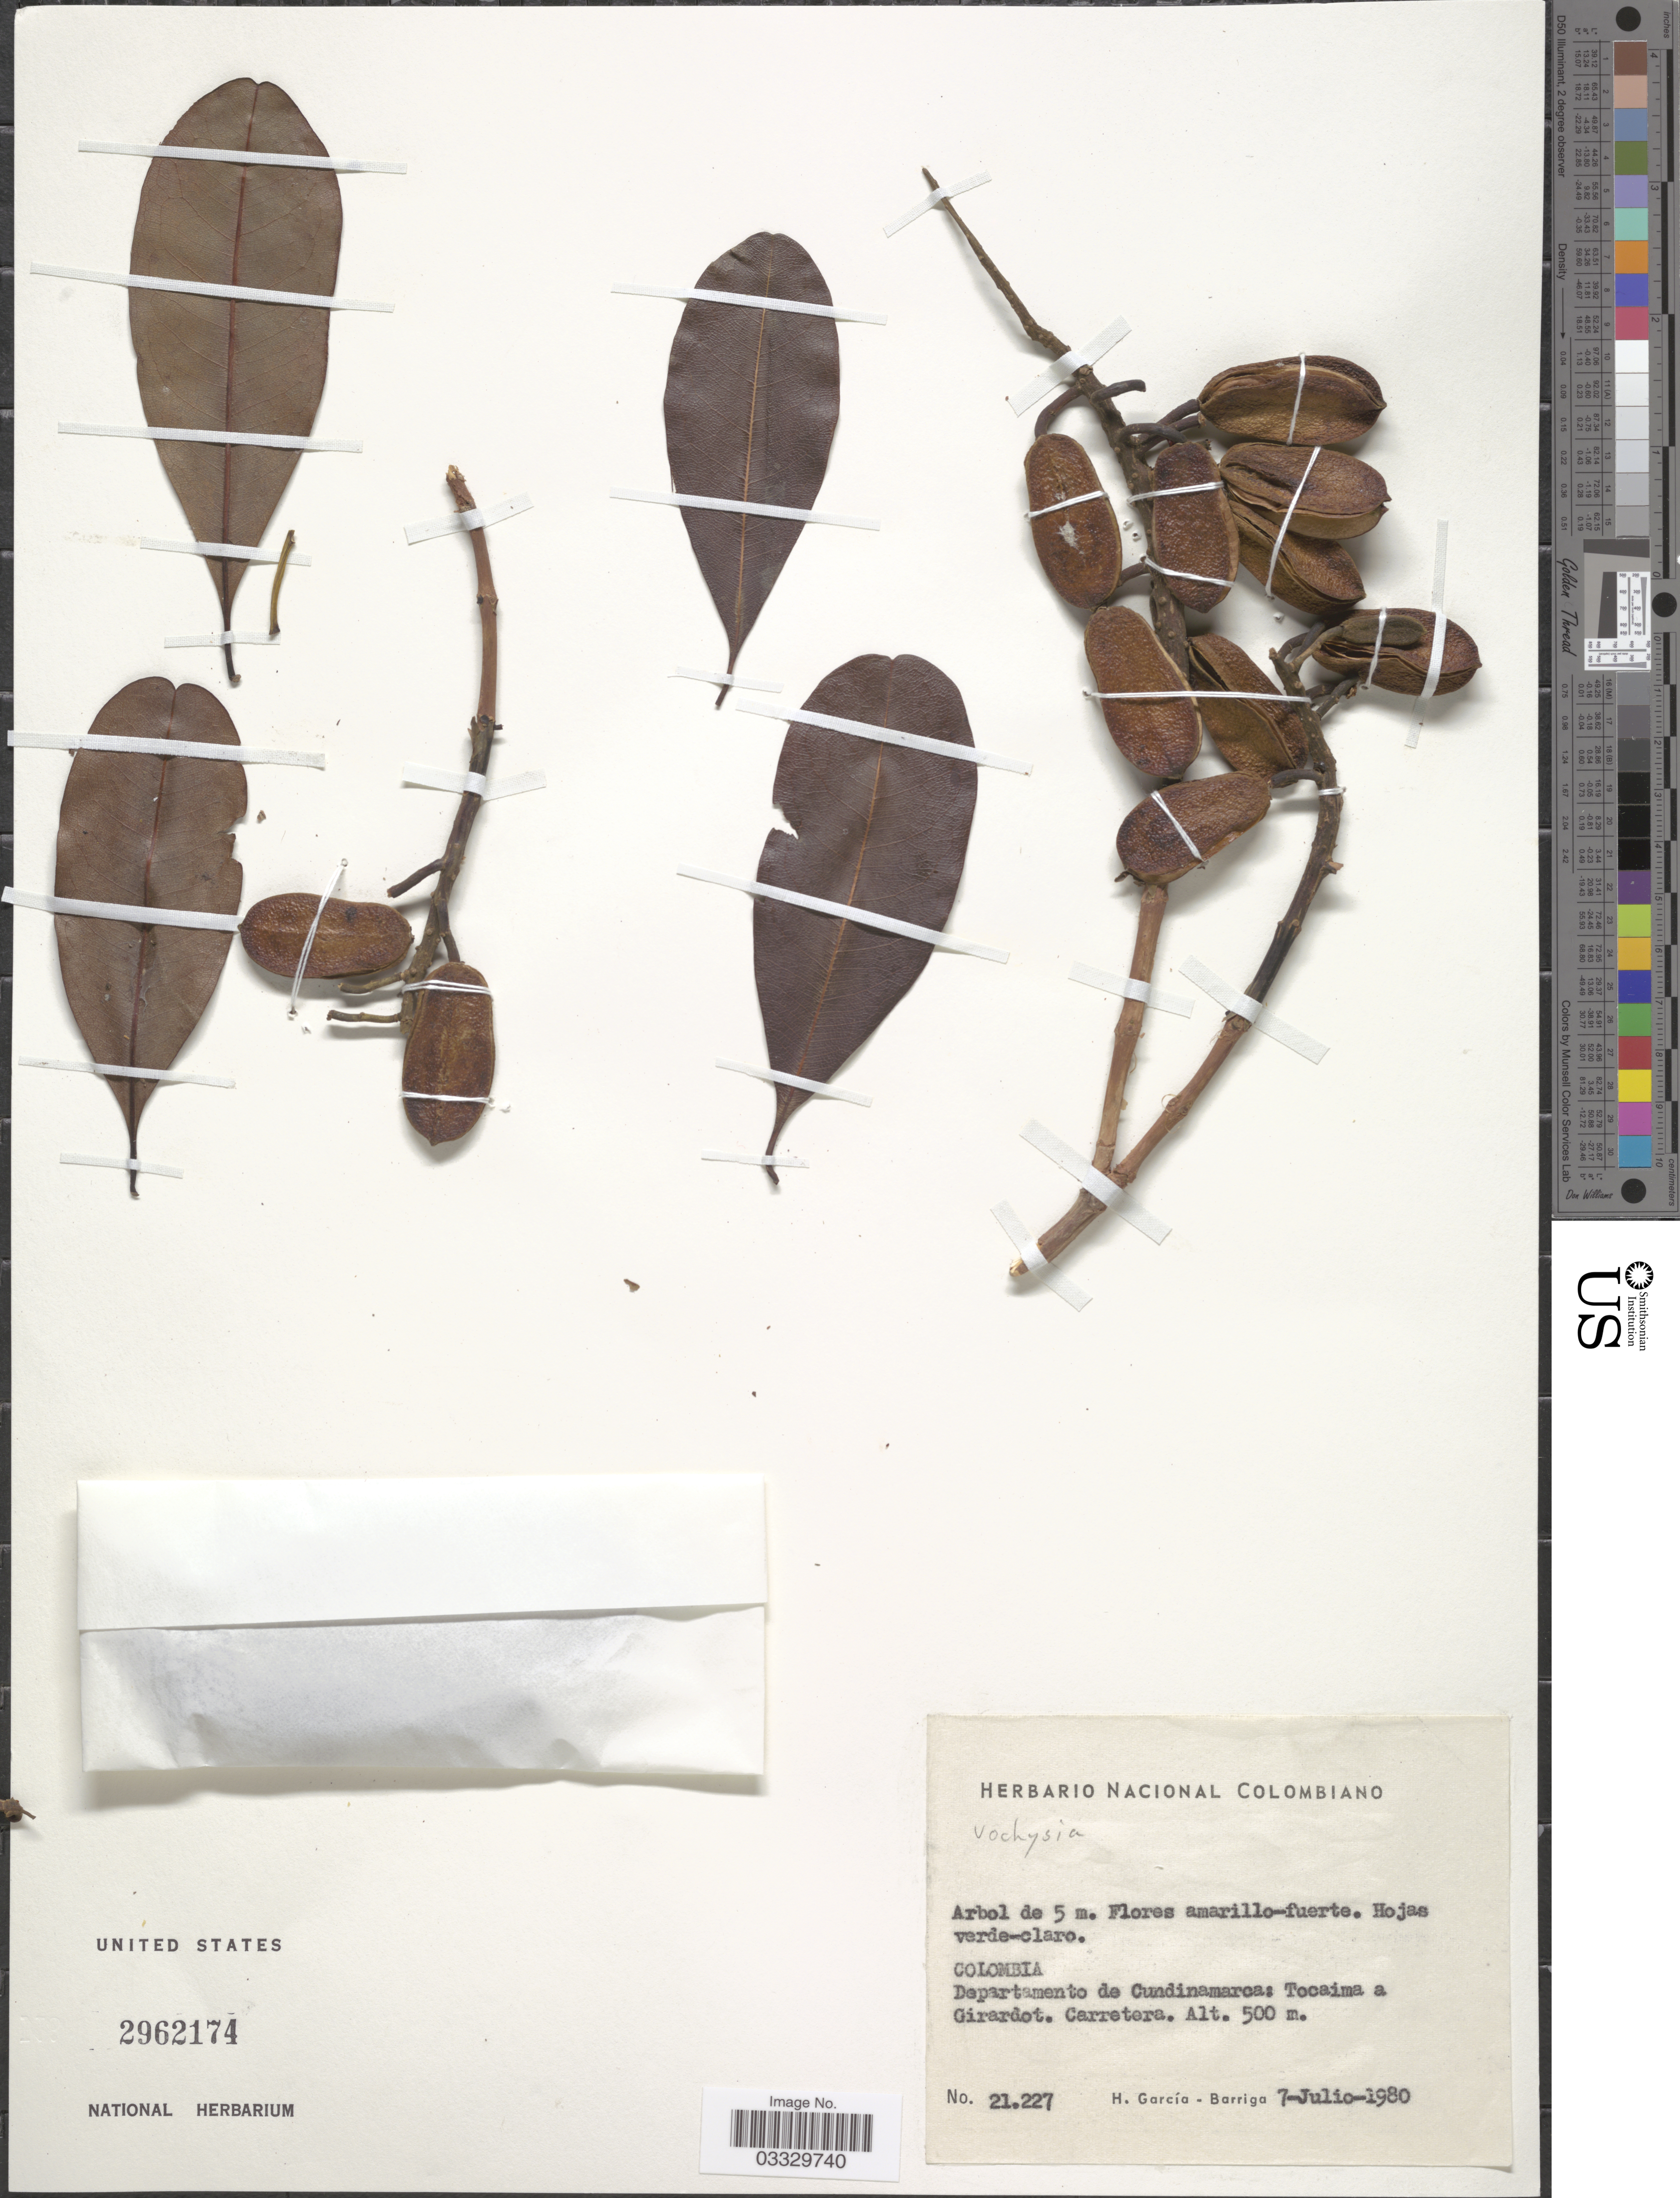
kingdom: Plantae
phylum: Tracheophyta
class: Magnoliopsida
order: Myrtales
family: Vochysiaceae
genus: Vochysia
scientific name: Vochysia sp.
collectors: H. García Barriga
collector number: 21227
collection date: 1980-07-07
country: Colombia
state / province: Cundinamarca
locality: Departamento de Cundinamarca: Tocaima a Girardot. Carretera.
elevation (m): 500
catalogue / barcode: US 2962174